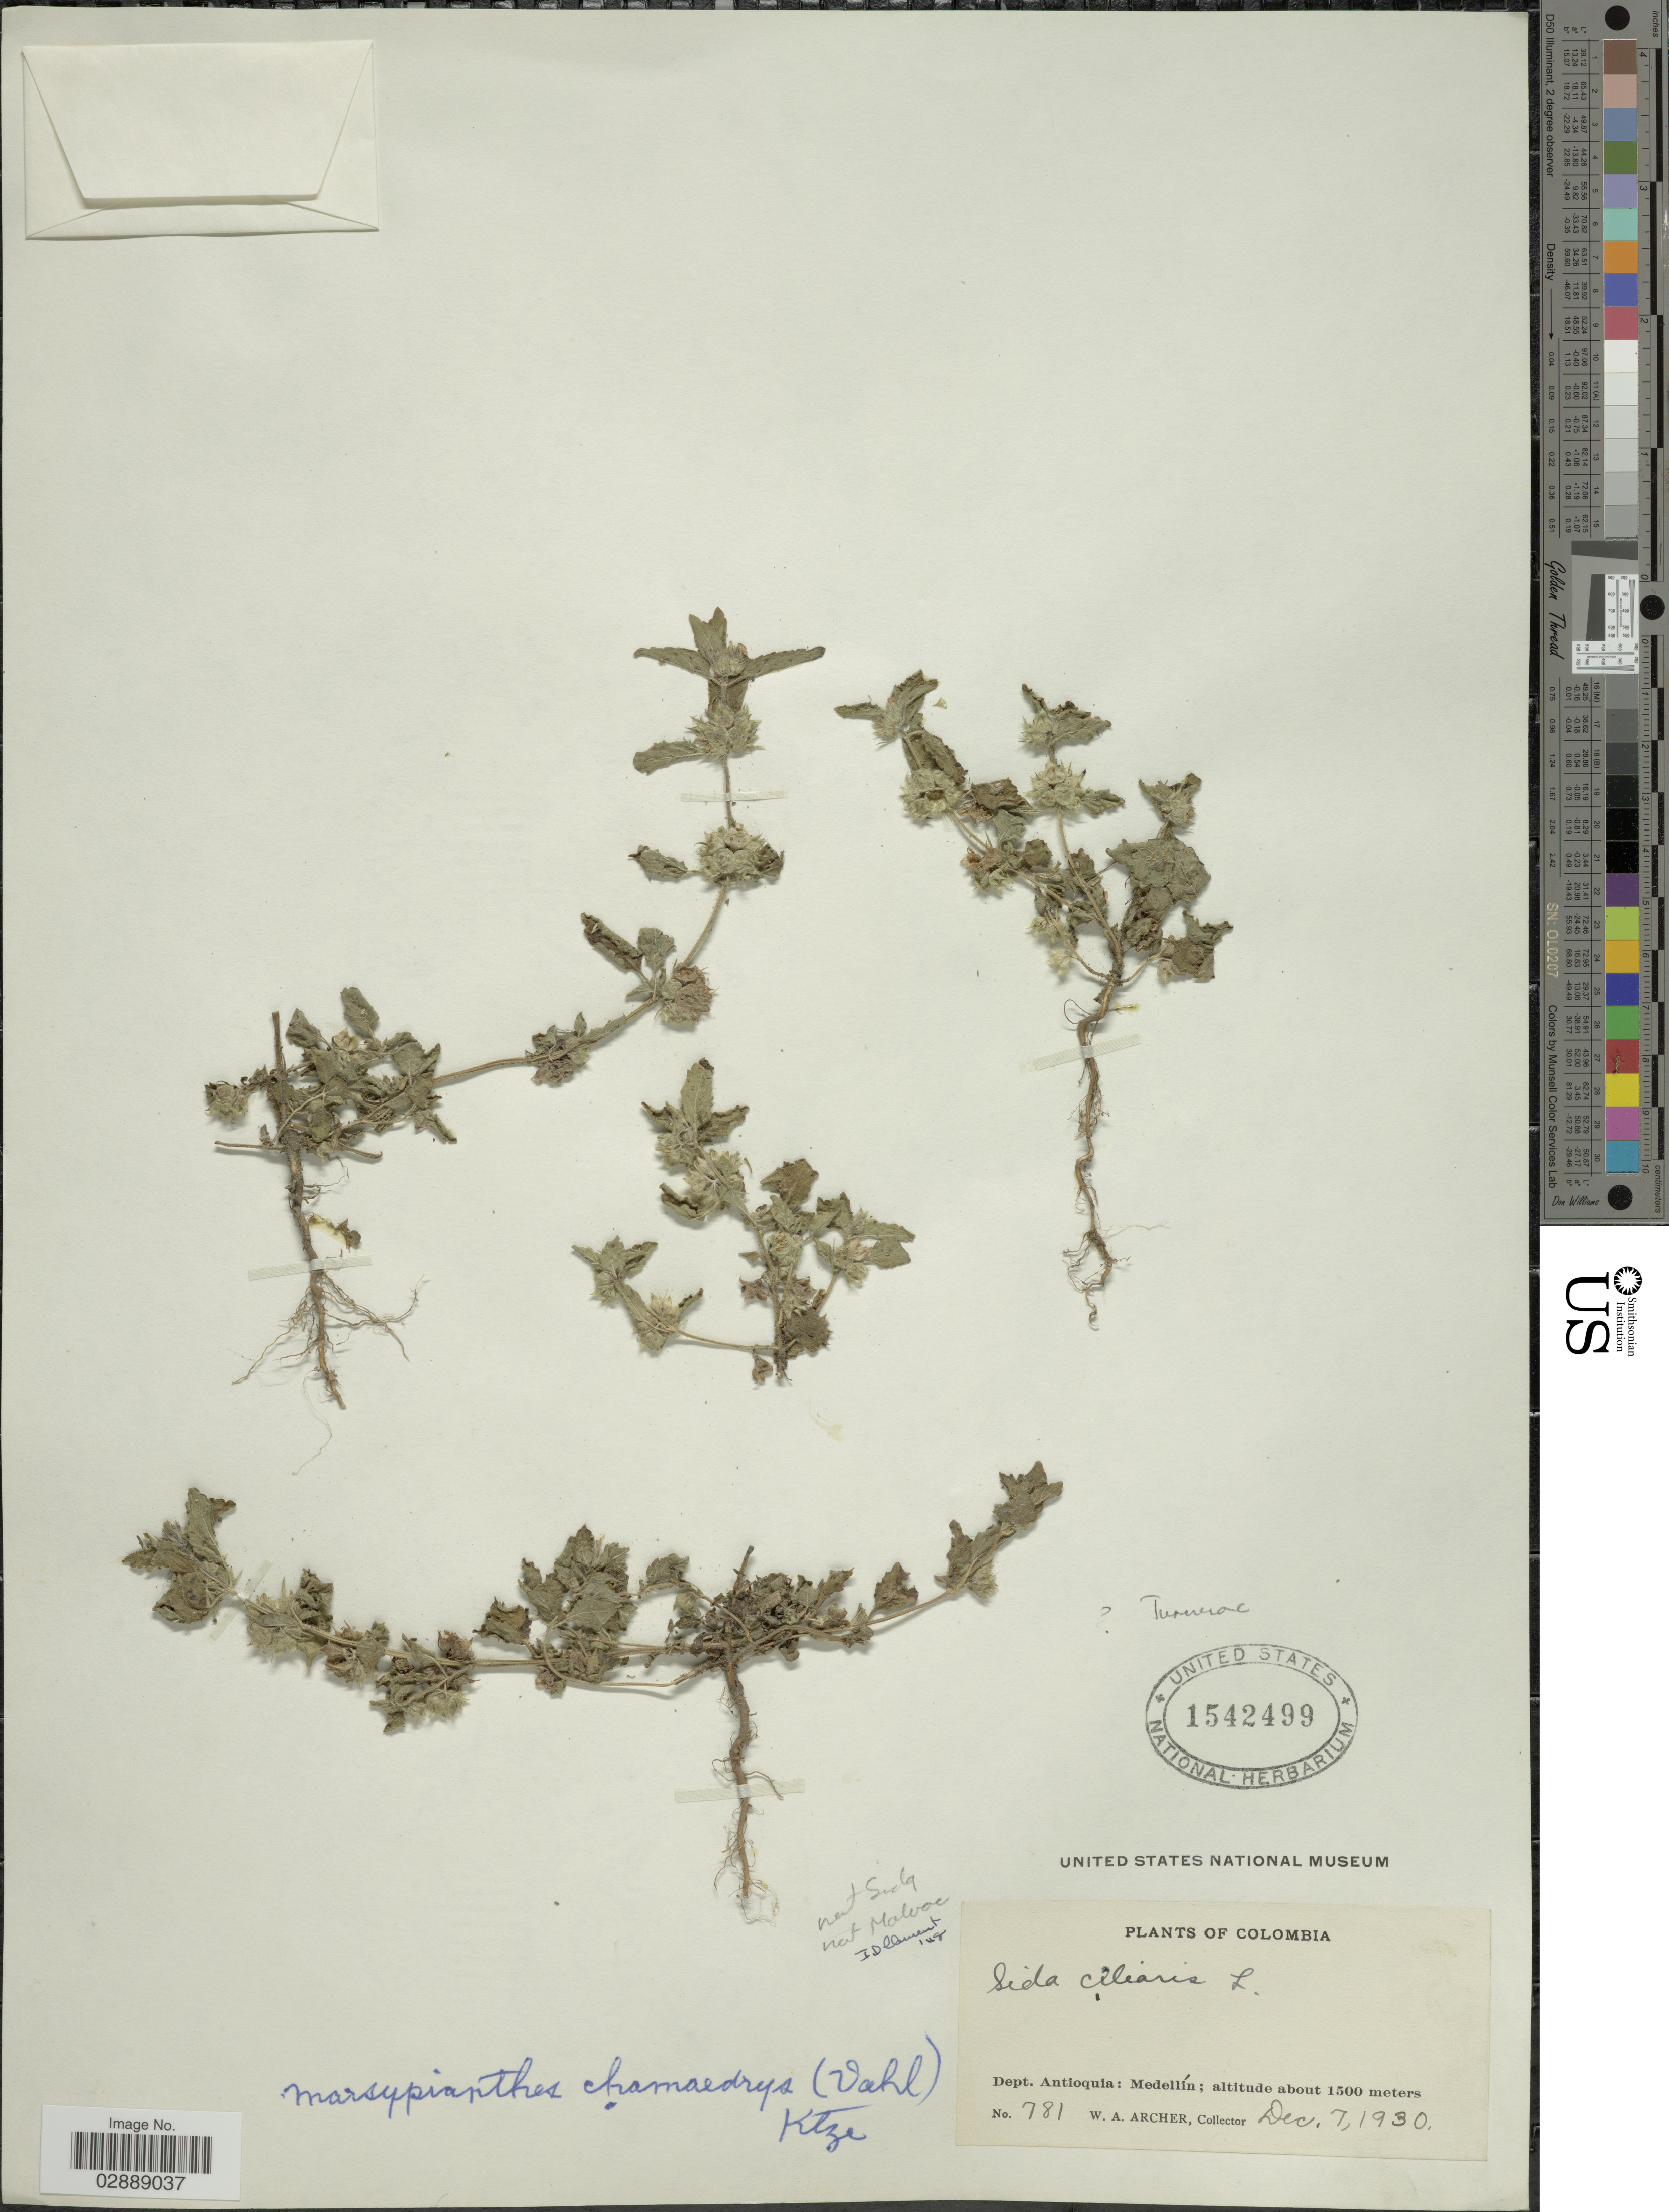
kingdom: Plantae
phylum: Tracheophyta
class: Magnoliopsida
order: Lamiales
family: Lamiaceae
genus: Marsypianthes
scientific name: Marsypianthes chamaedrys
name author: (Vahl) Kuntze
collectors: W. Archer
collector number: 781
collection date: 1930-12-07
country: Colombia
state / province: Antioquia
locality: Dept. Antioquia: Medellín.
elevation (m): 1500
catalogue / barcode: US 1542499